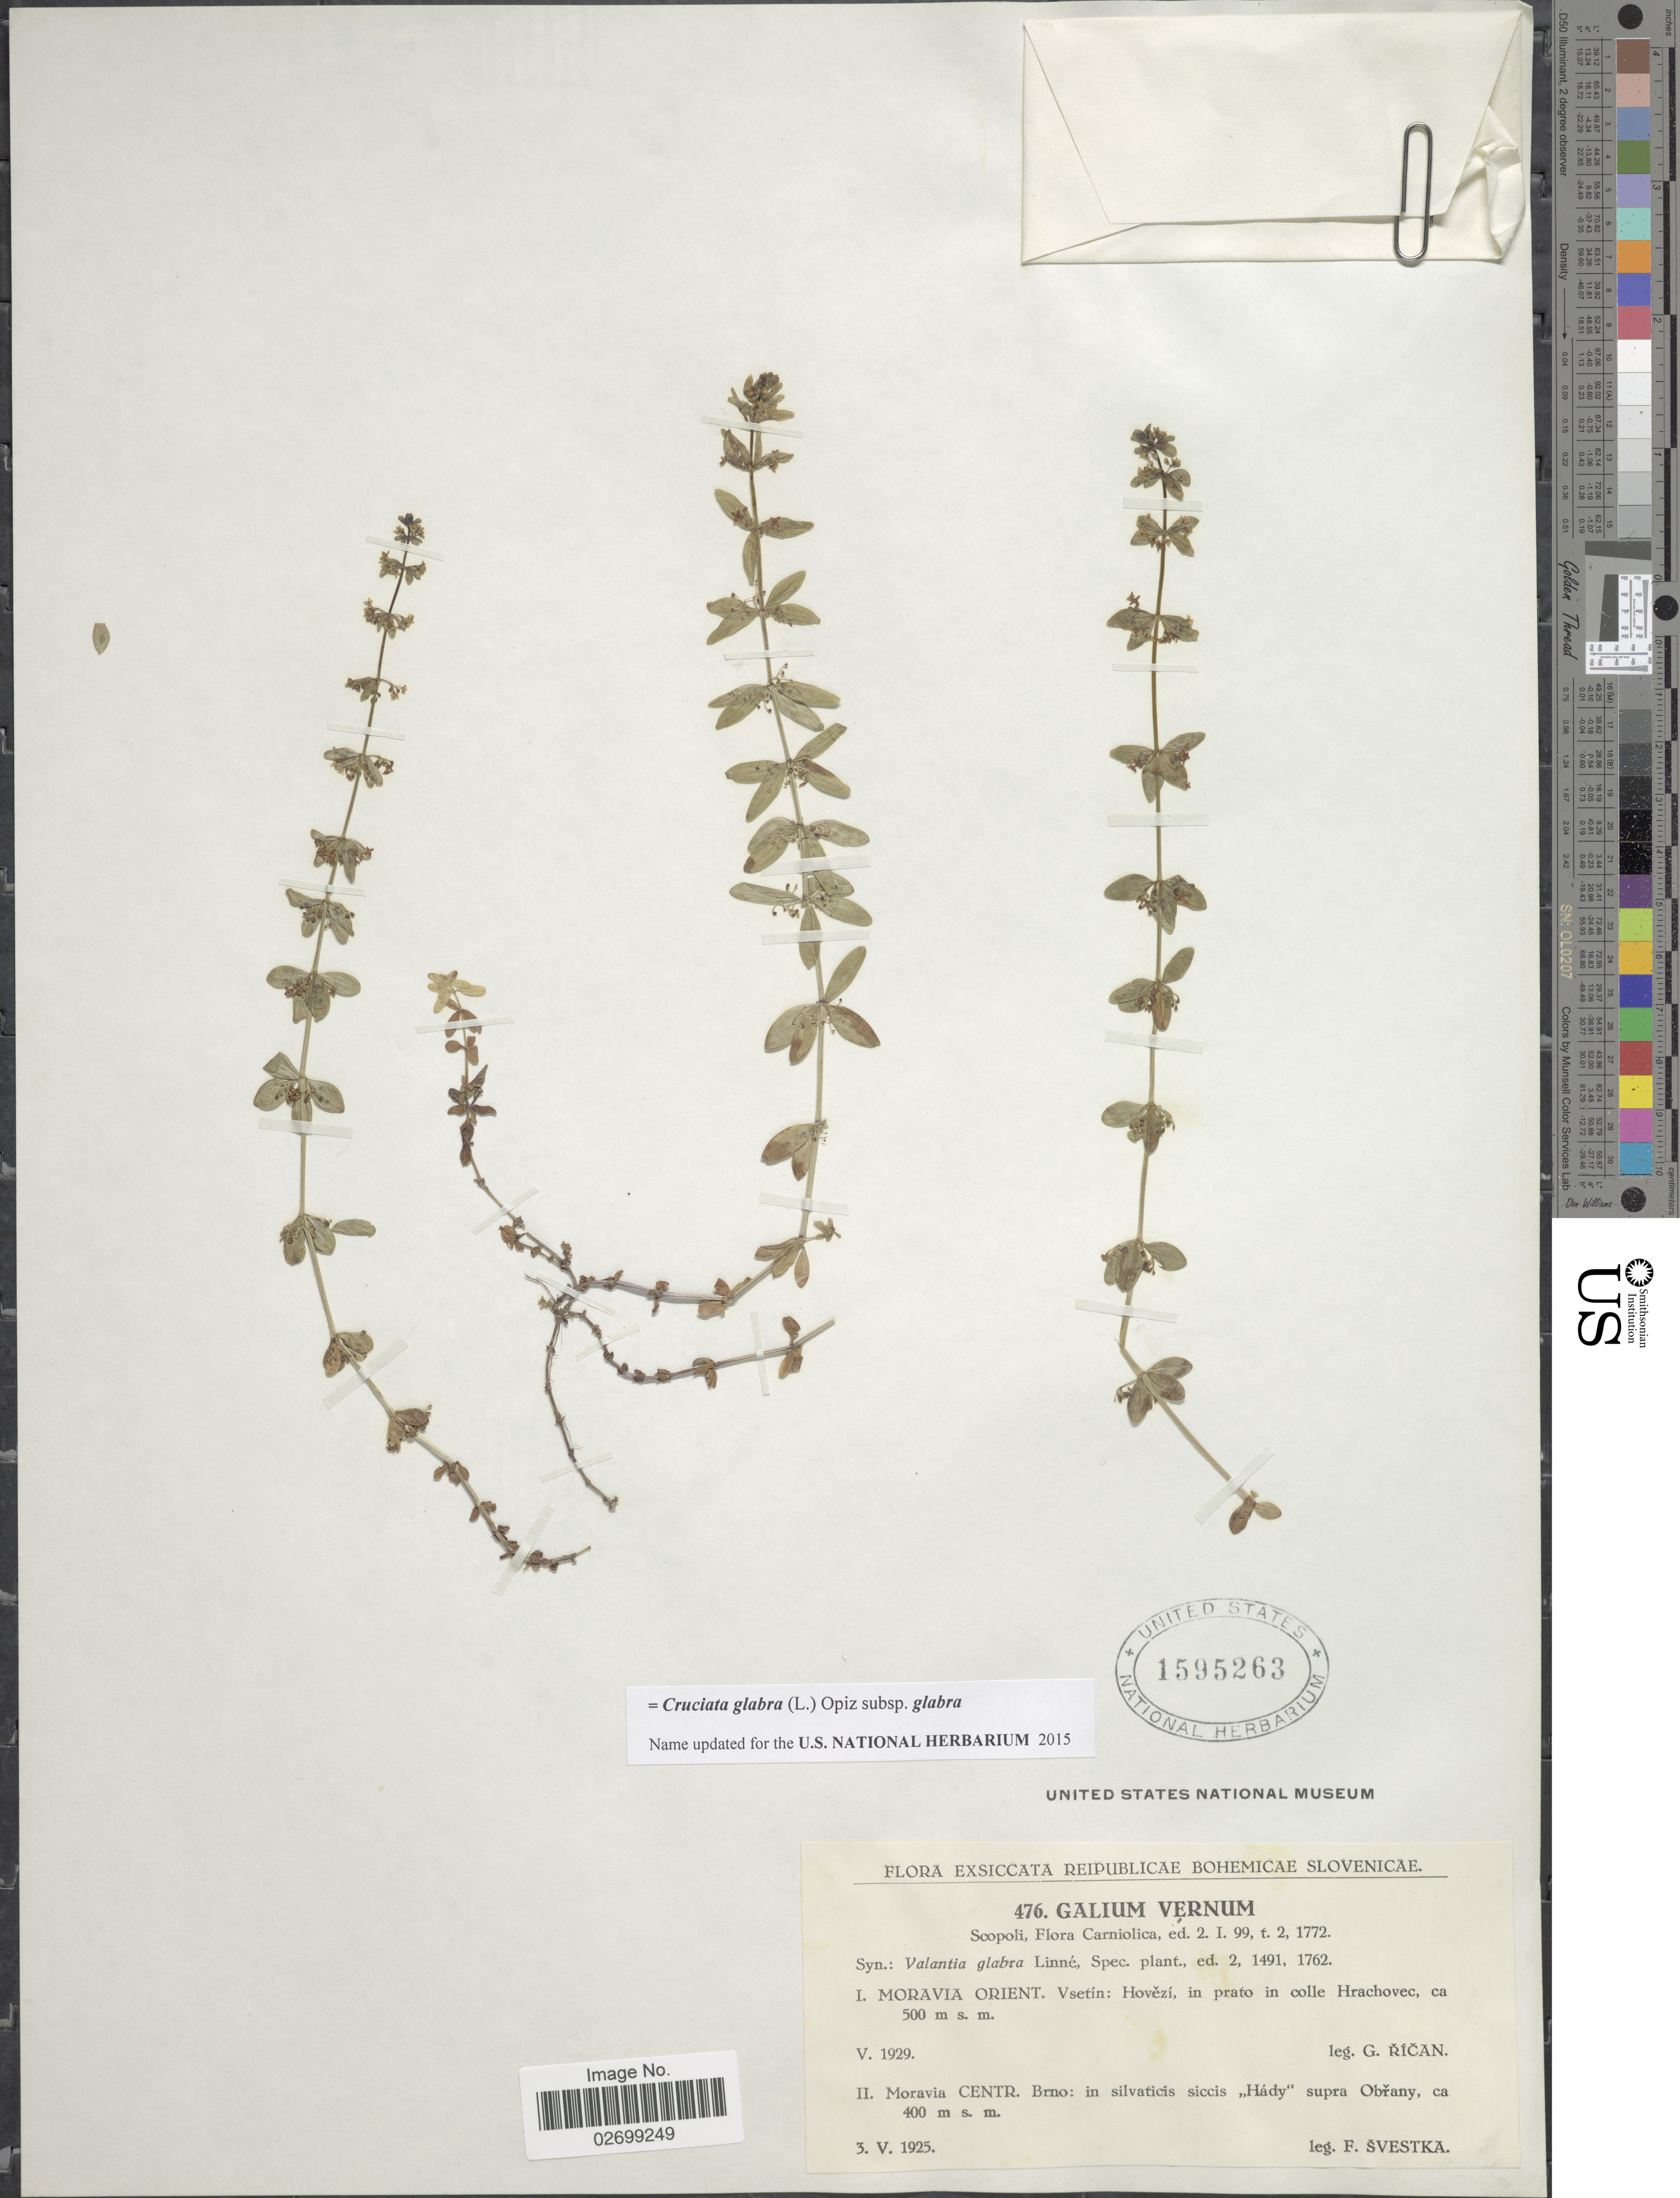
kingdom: Plantae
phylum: Tracheophyta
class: Magnoliopsida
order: Gentianales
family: Rubiaceae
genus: Cruciata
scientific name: Cruciata glabra subsp. glabra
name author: (L.) Opiz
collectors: F. Svestka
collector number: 476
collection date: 1925-05-03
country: Czechia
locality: Moravia Centr. Brno: in silvaticis siccis "Hady" supra Obrany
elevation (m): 400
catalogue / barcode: US 1595263-2